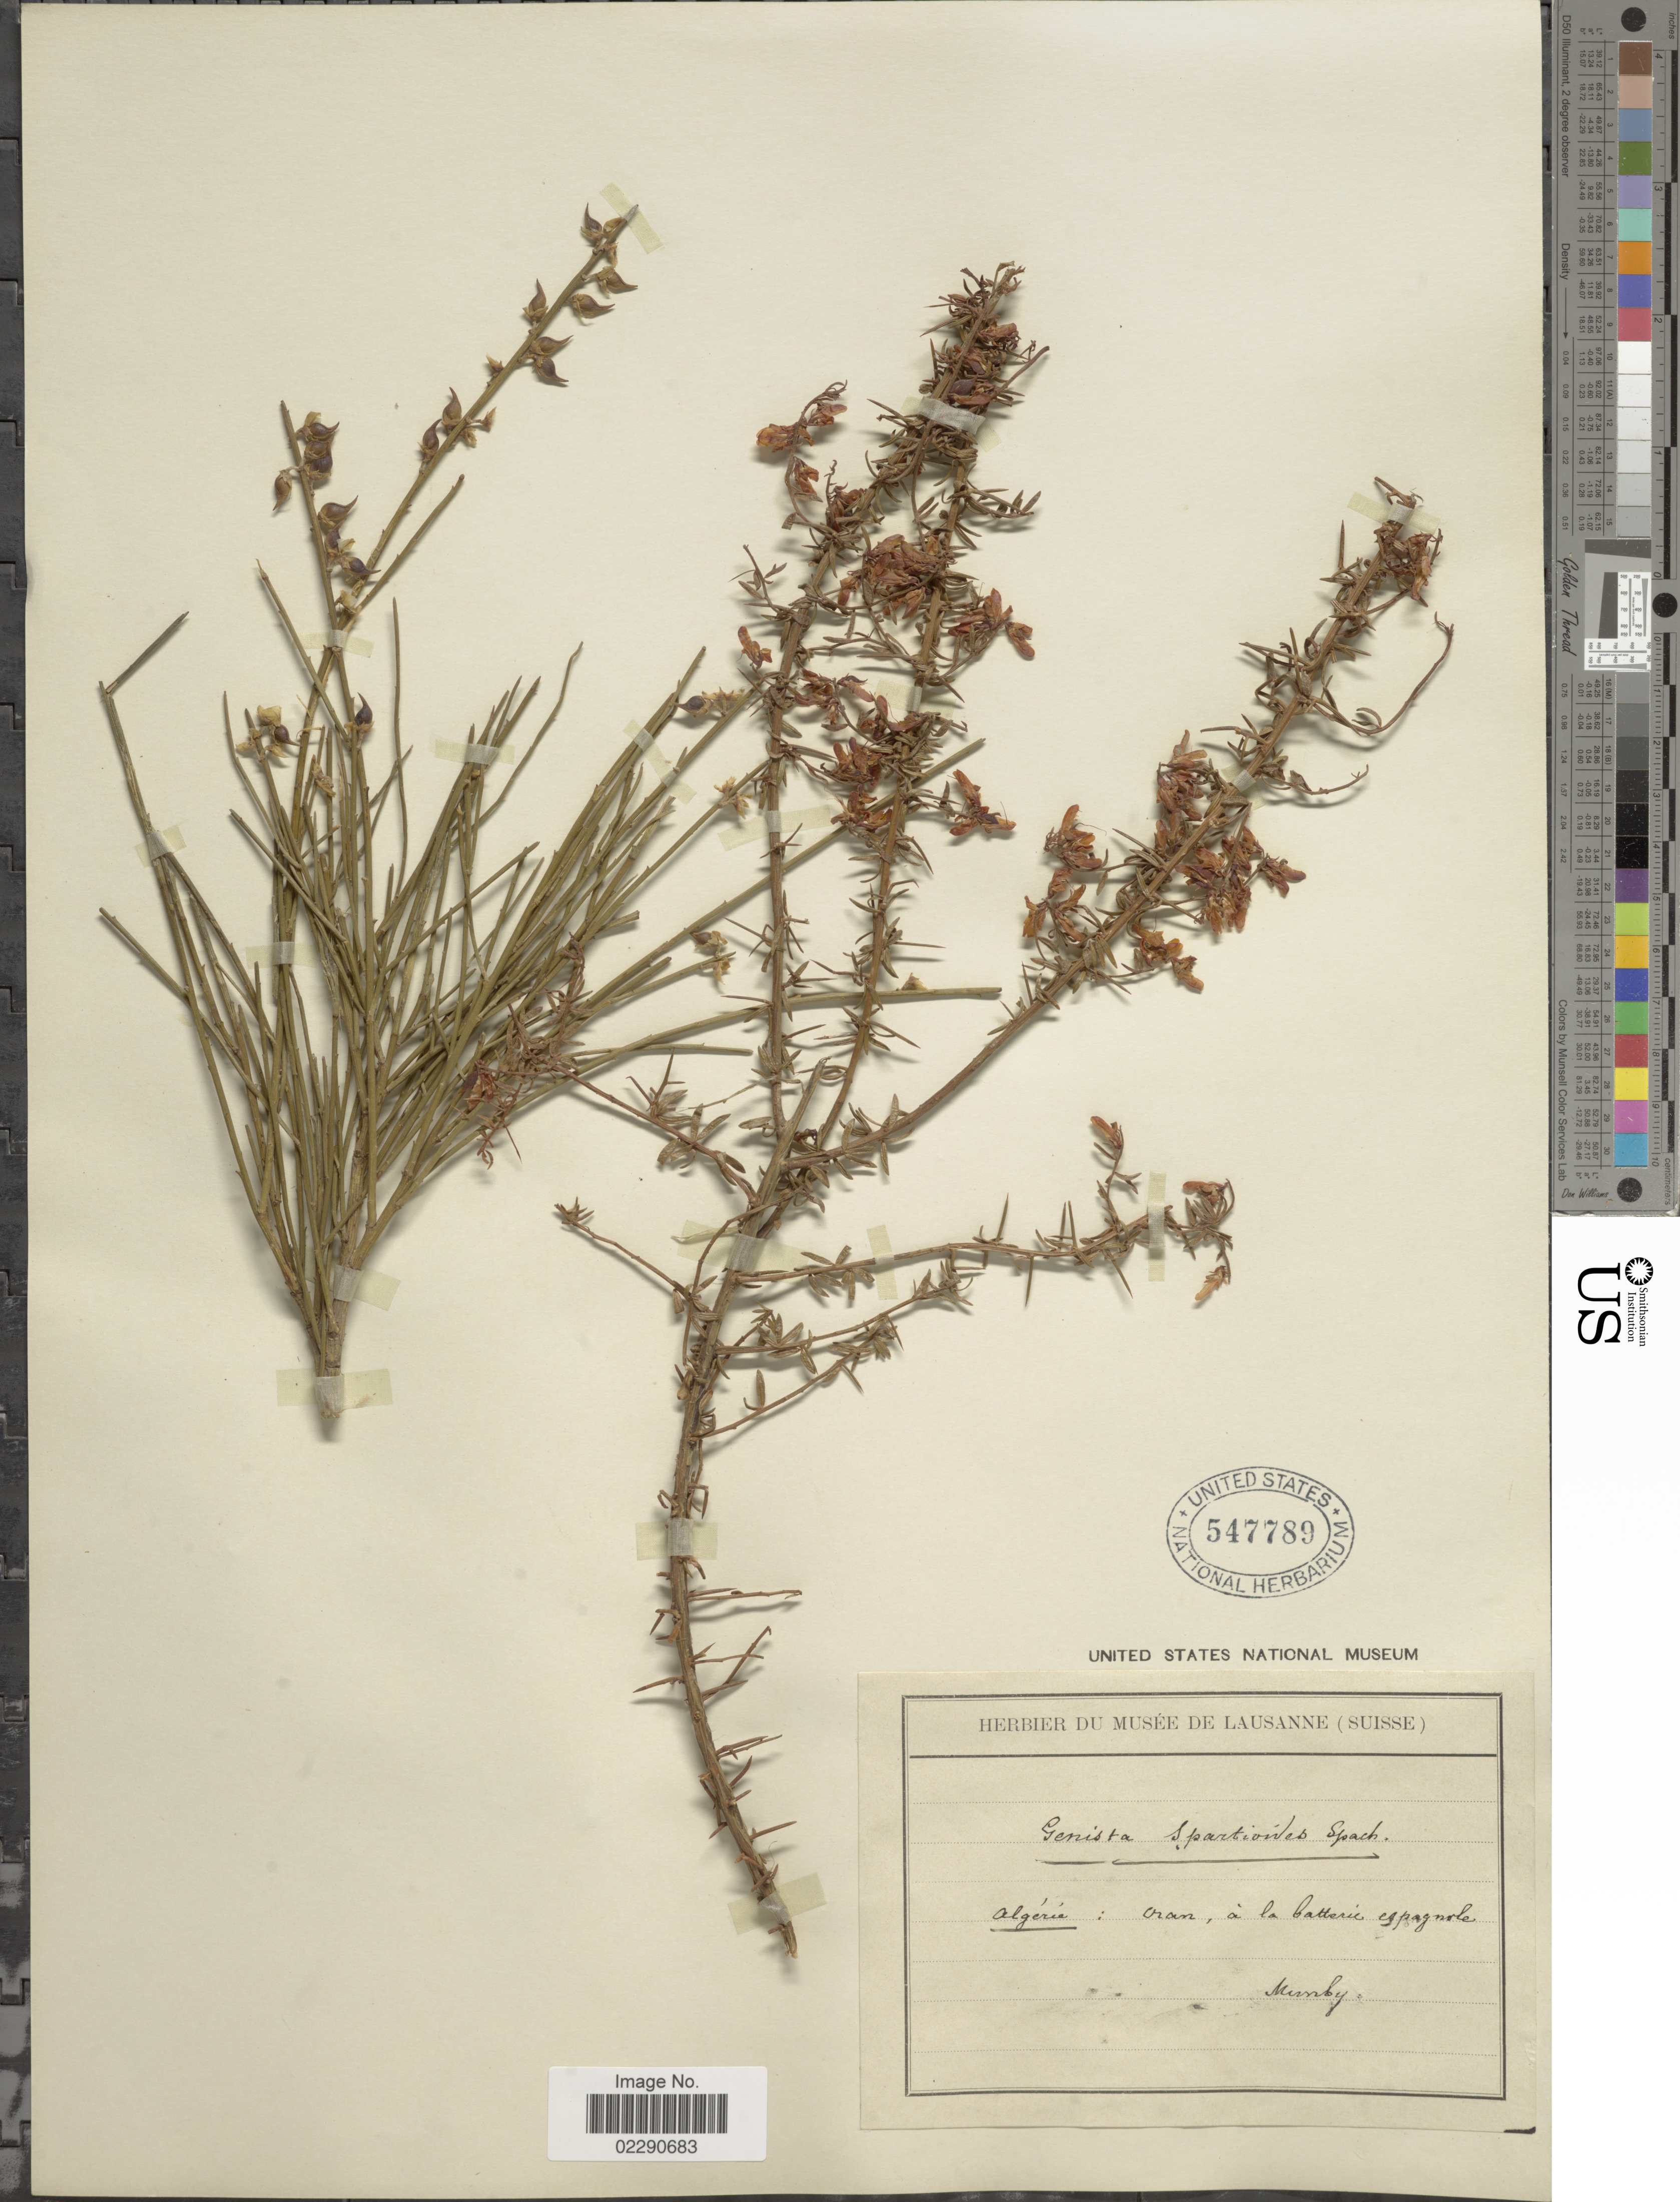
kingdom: Plantae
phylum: Tracheophyta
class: Magnoliopsida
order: Fabales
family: Fabaceae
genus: Genista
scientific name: Genista spartioides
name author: Spach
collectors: Munby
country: Algeria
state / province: Oran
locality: Espagnole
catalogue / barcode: US 547789